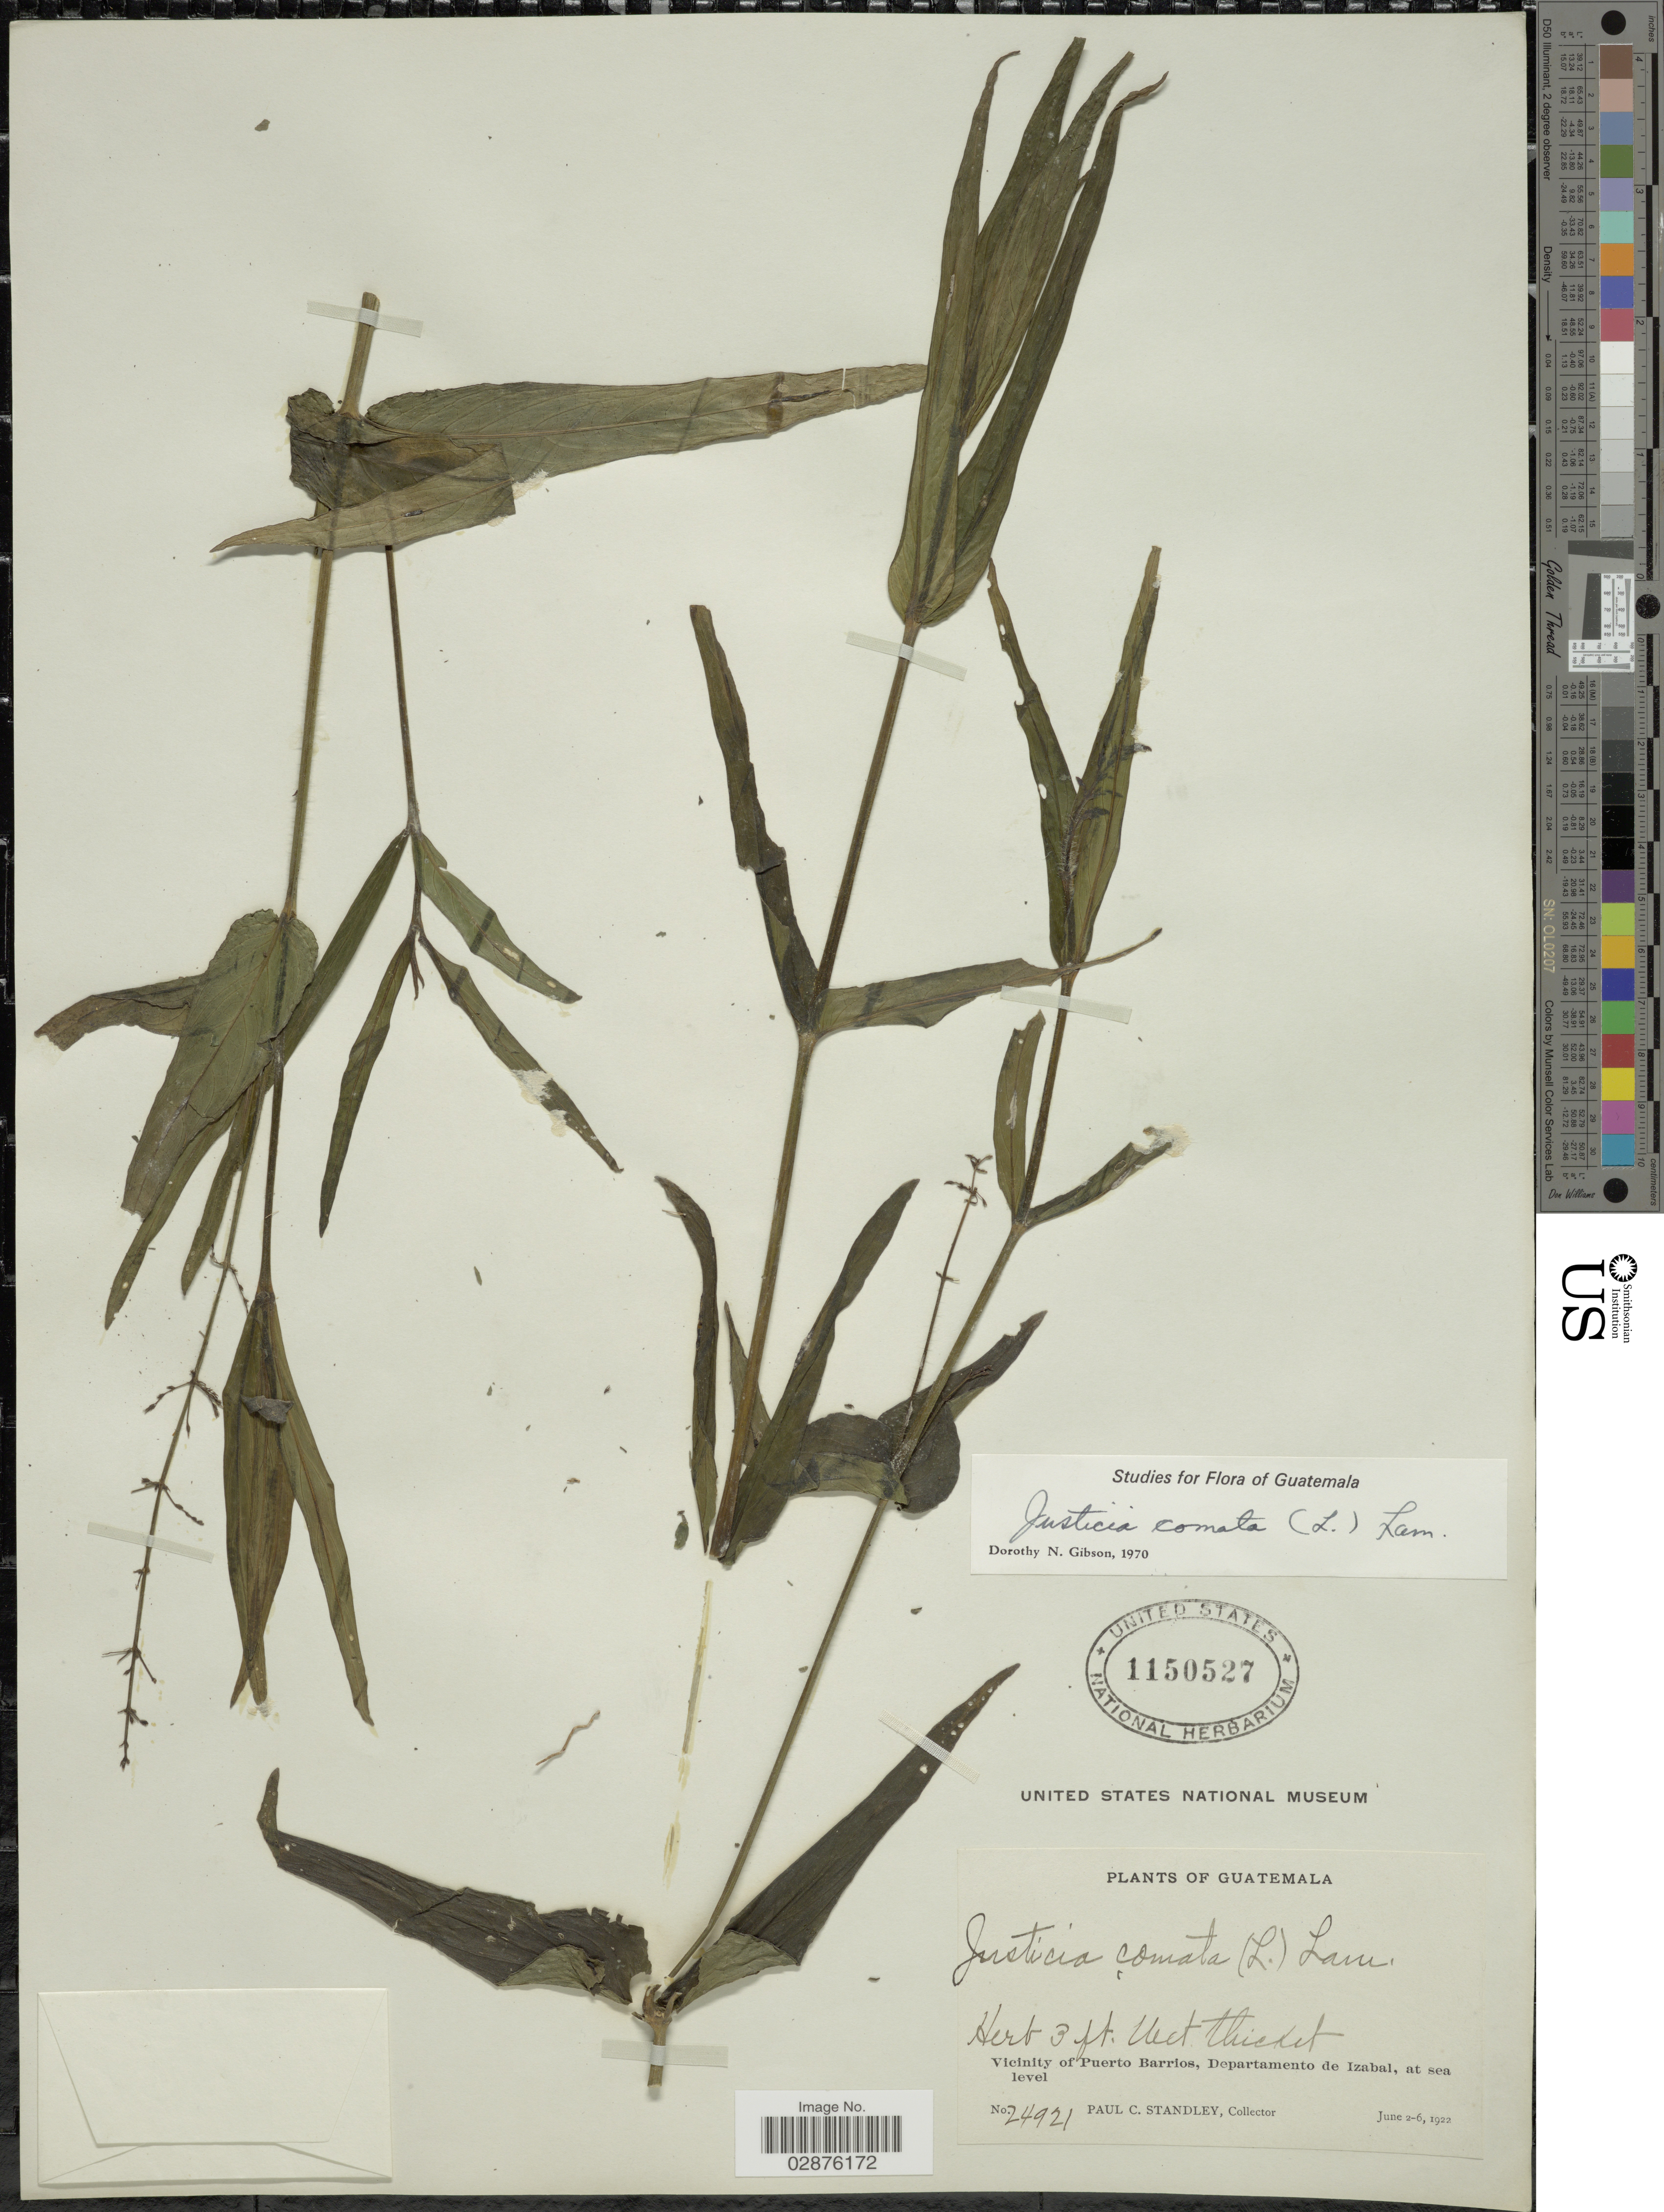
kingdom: Plantae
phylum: Tracheophyta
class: Magnoliopsida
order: Lamiales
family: Acanthaceae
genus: Justicia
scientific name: Justicia comata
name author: (L.) Lam.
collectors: P. C. Standley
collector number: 24921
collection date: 1922-06-02/1922-06-06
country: Guatemala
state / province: Izabal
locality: Vicinity of Puerto Barrios, Departamento de Izabal.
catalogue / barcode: US 1150527